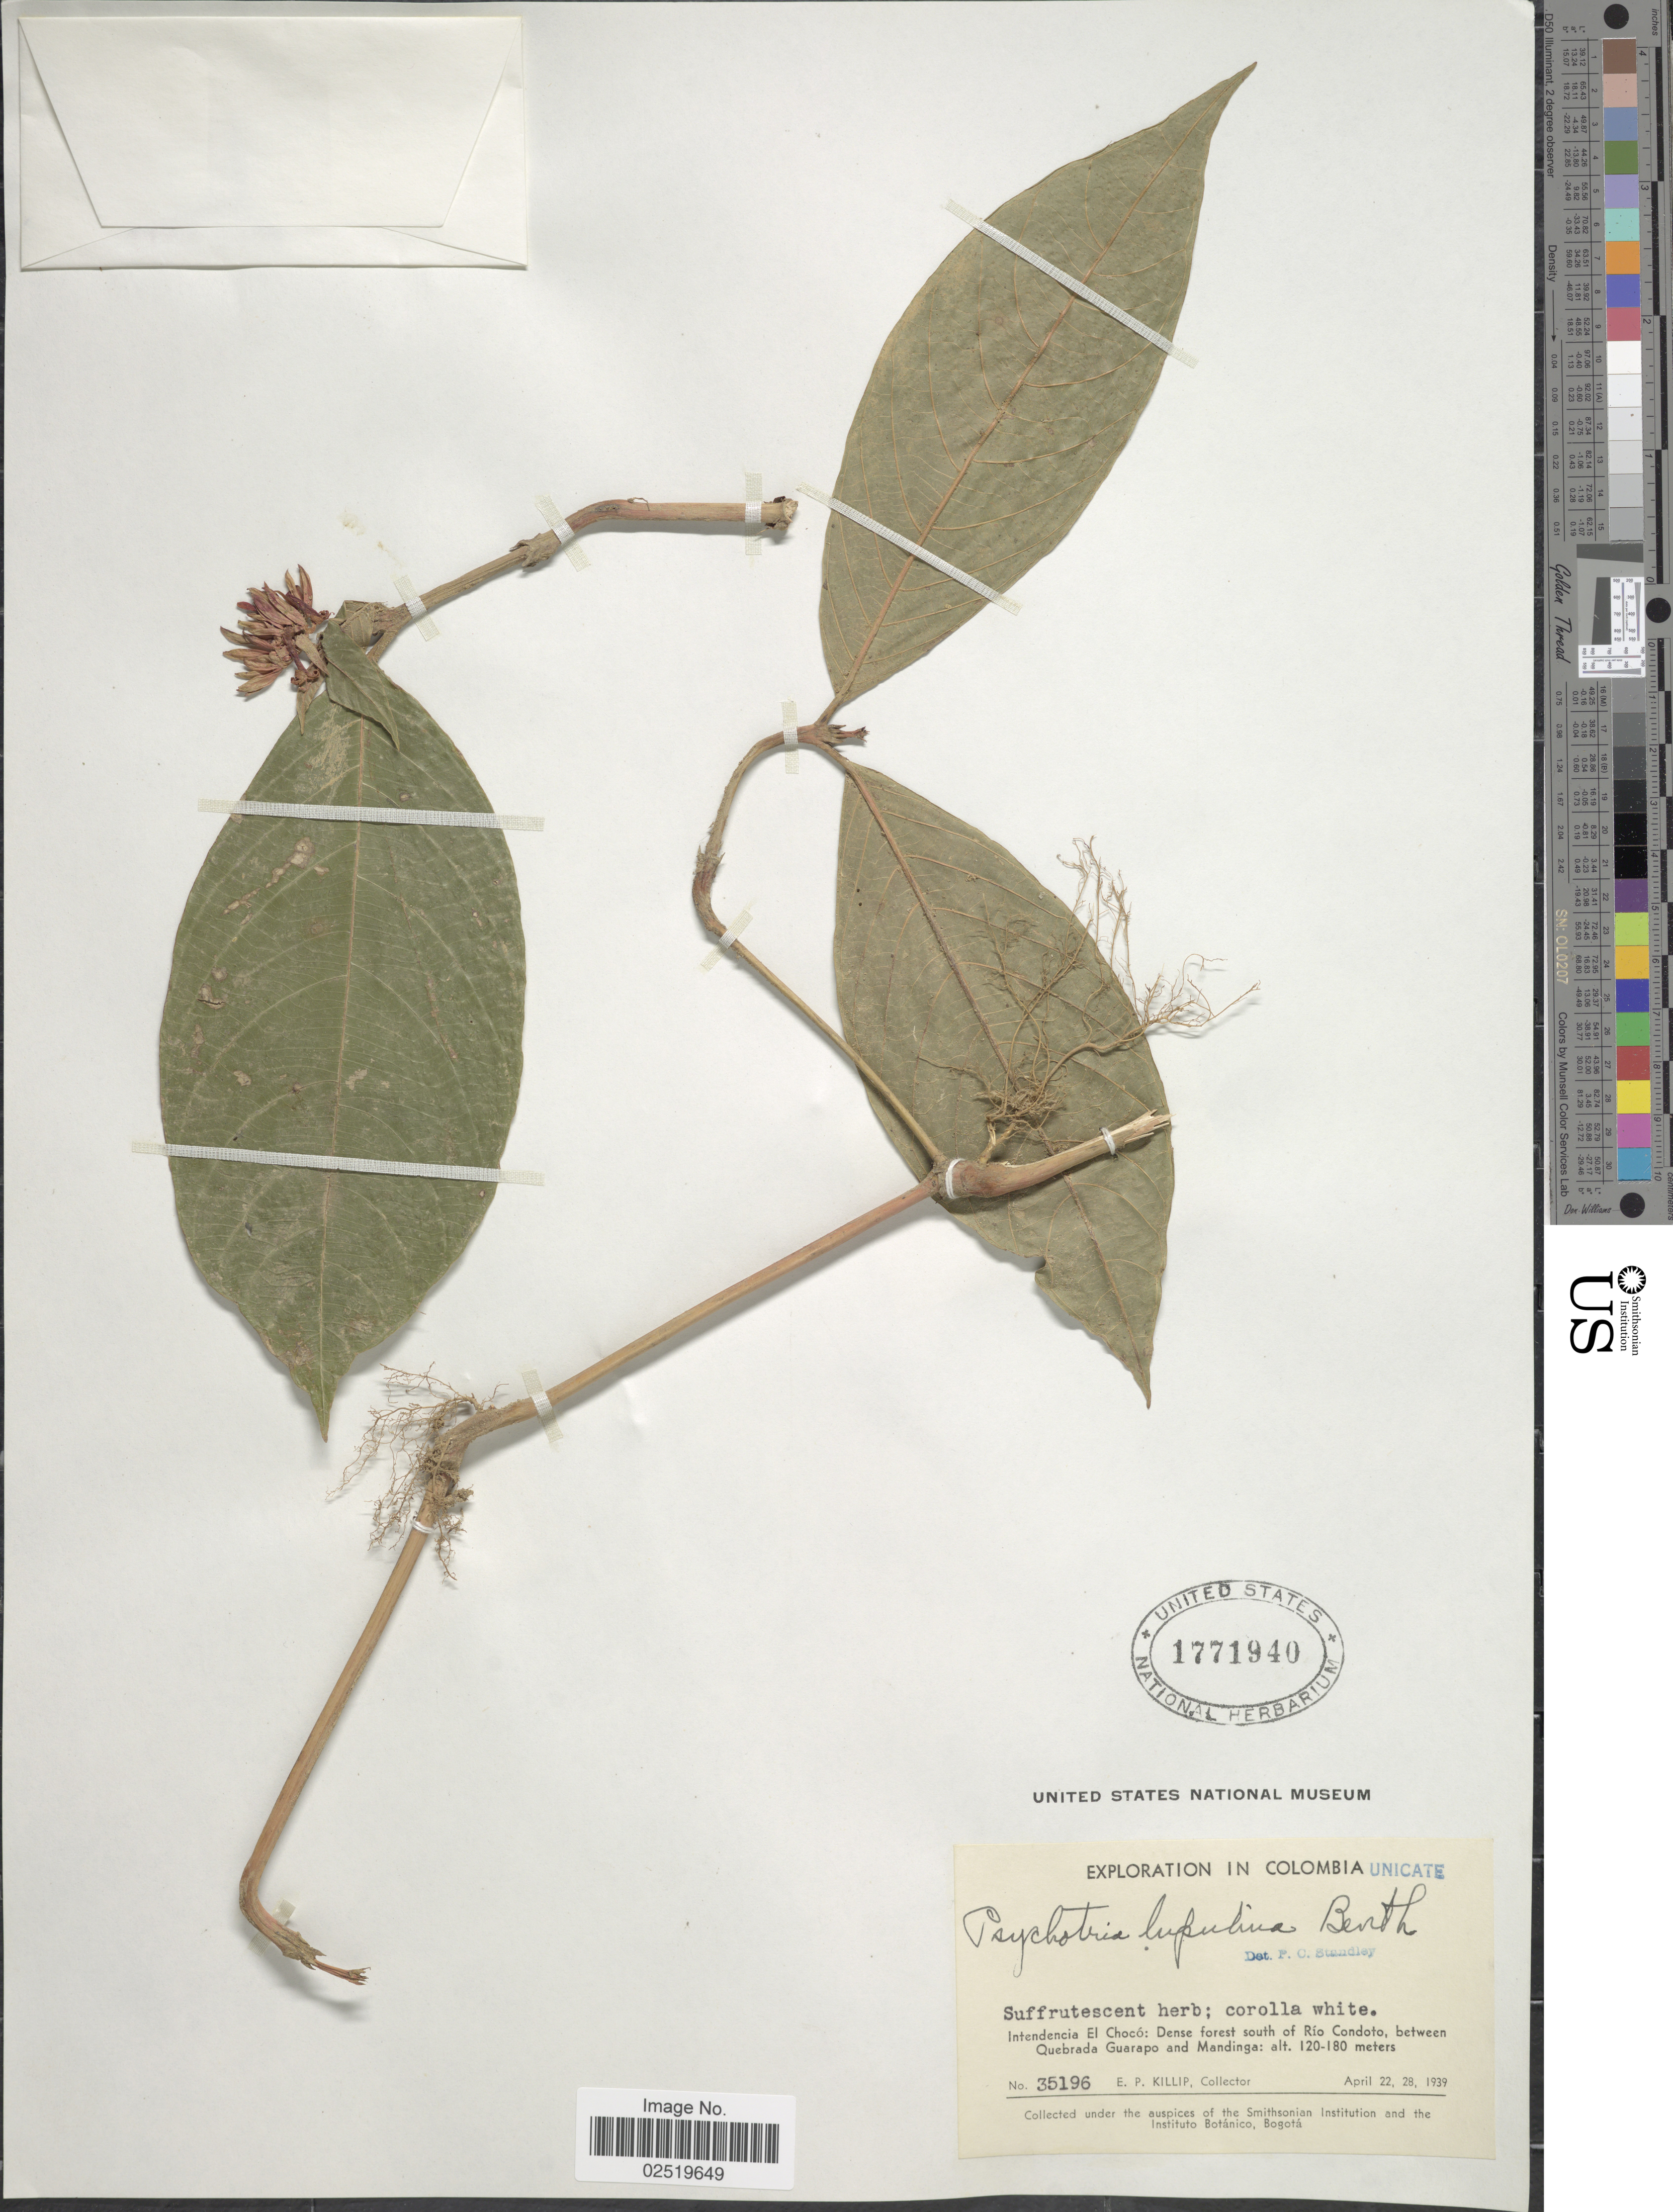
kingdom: Plantae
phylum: Tracheophyta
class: Magnoliopsida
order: Gentianales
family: Rubiaceae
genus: Psychotria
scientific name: Psychotria lupulina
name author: Benth.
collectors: E. P. Killip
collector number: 35196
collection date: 1939-04-22/1939-04-28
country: Colombia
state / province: Chocó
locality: south of Rio Condoto, between Quebrada Guarapo and Mandinga.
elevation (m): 120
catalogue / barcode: US 1771940